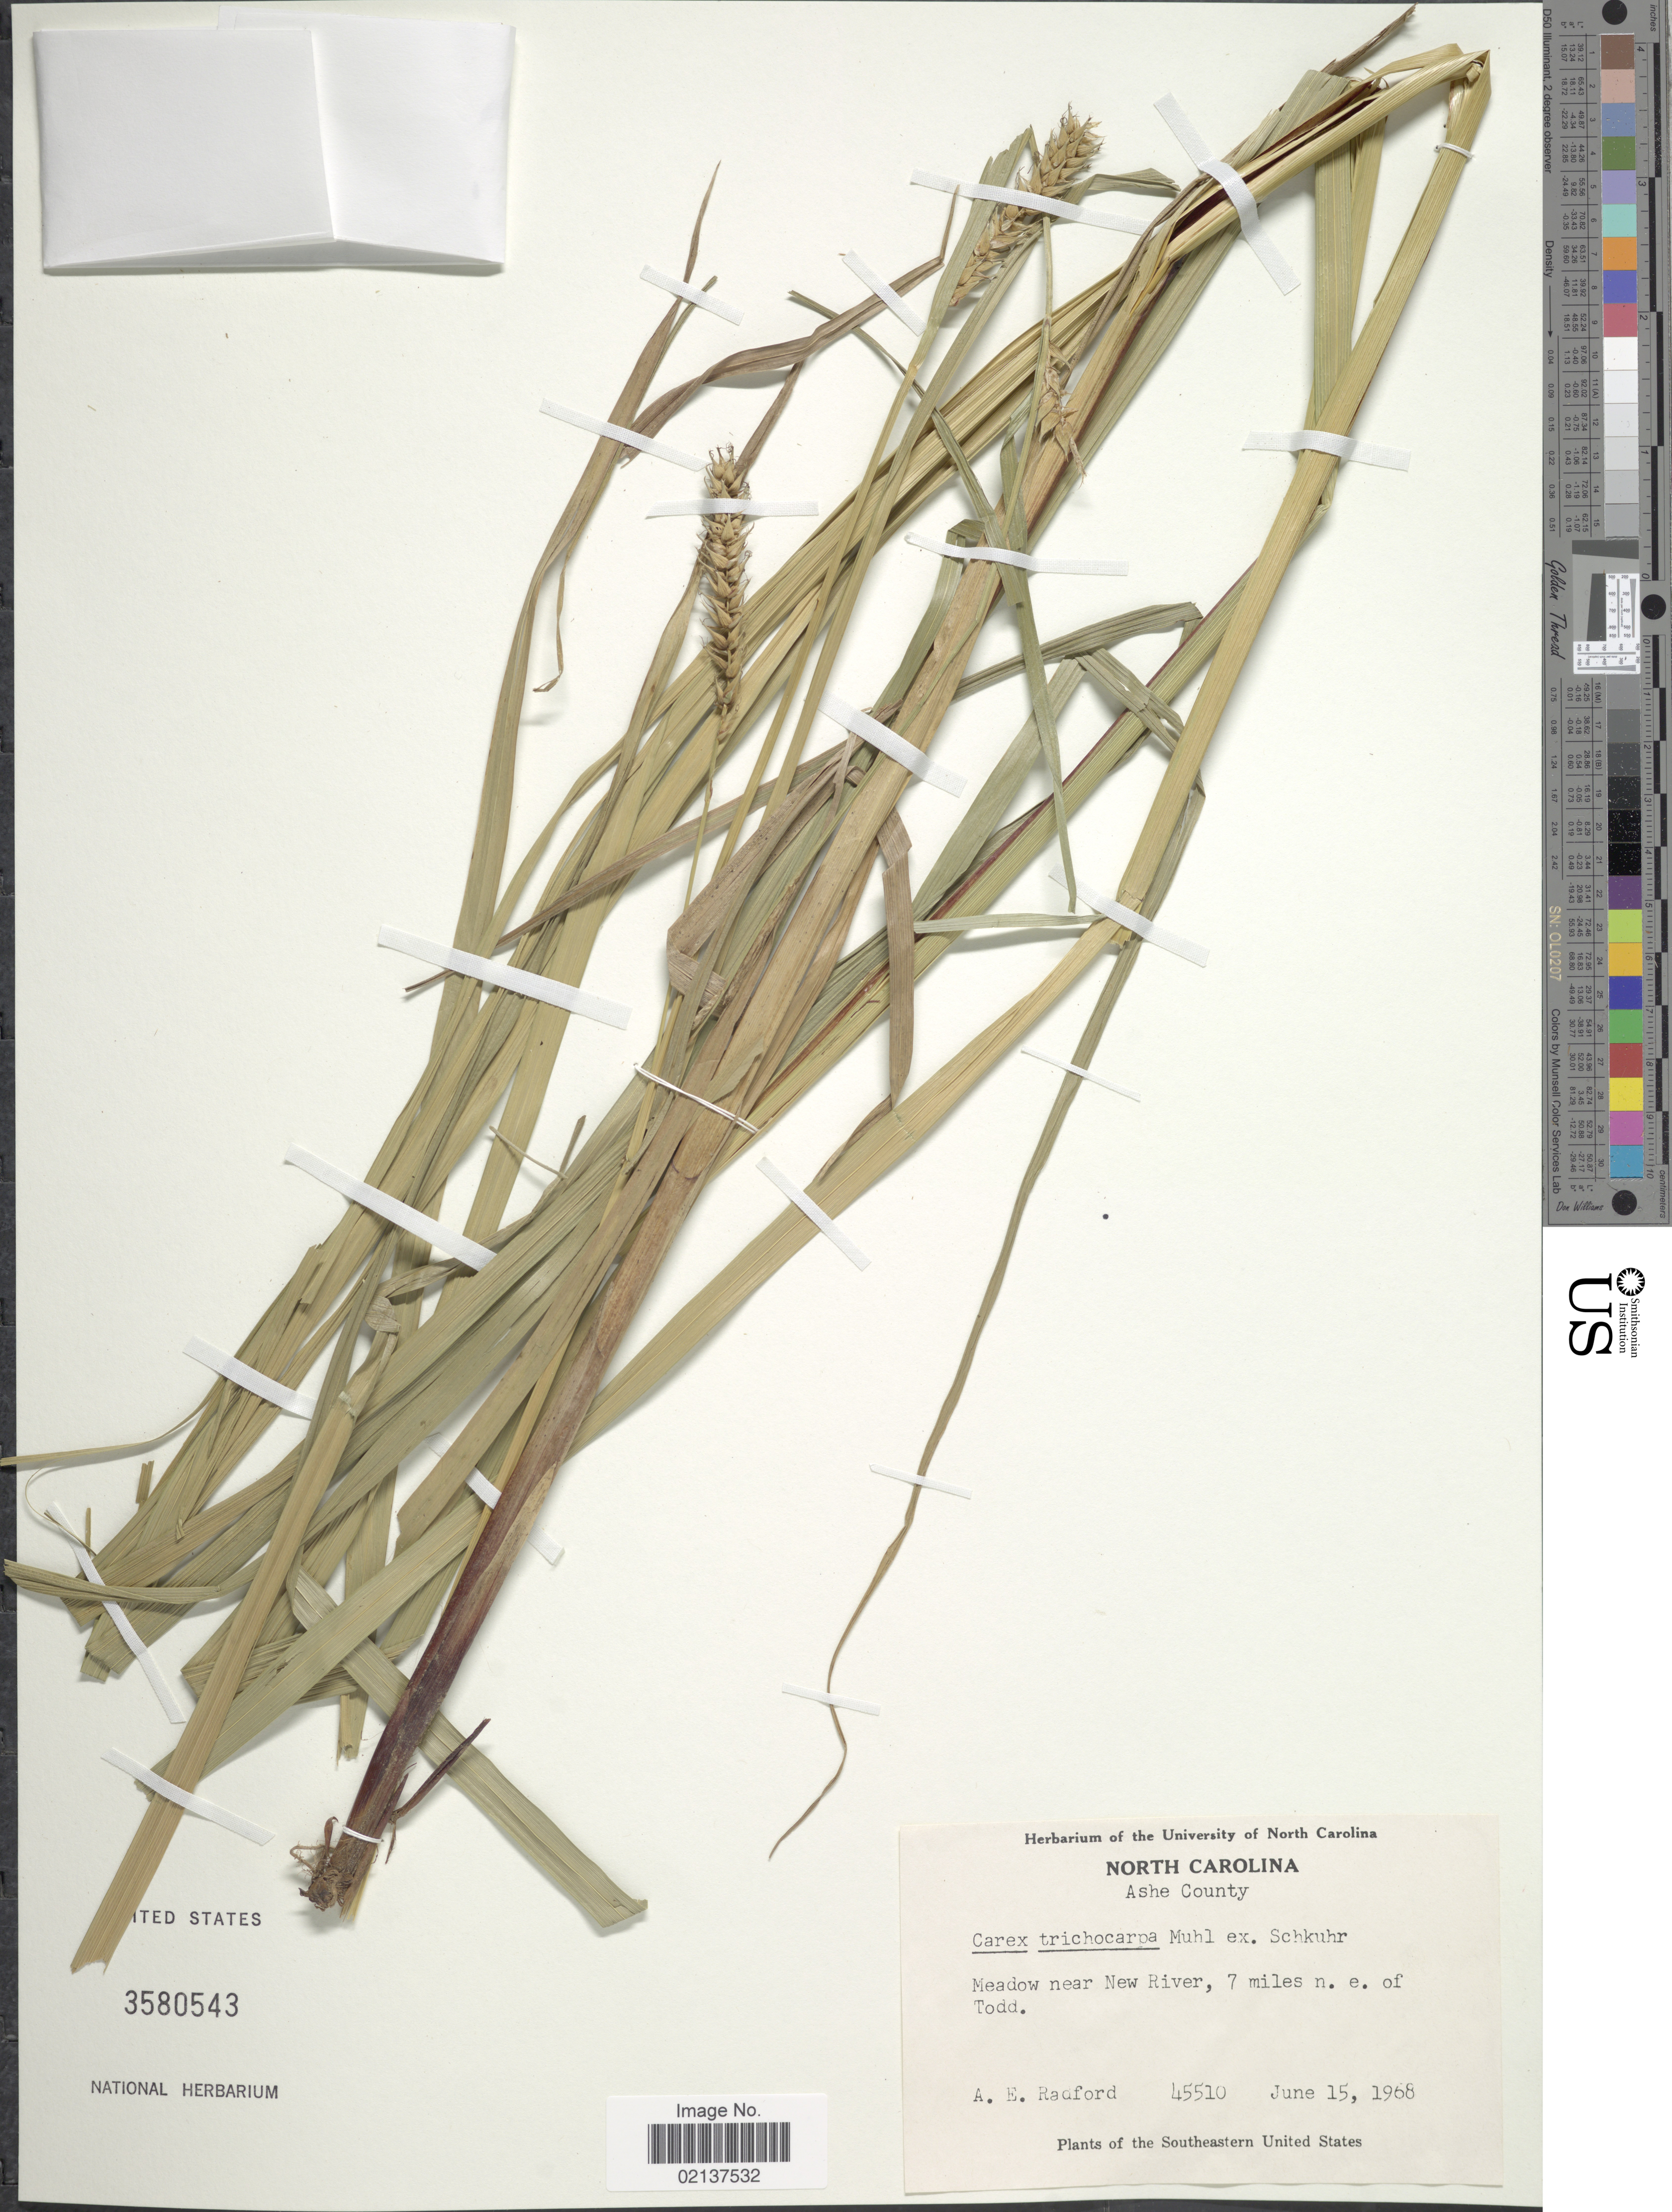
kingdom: Plantae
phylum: Tracheophyta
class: Liliopsida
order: Poales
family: Cyperaceae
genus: Carex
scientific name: Carex trichocarpa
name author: Muhl. ex Willd.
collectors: A. E. Radford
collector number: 45510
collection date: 1968-06-15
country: United States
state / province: North Carolina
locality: Ashe County, near New River, 7 miles n.e. of Todd, Southeastern United States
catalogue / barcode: US 3580543